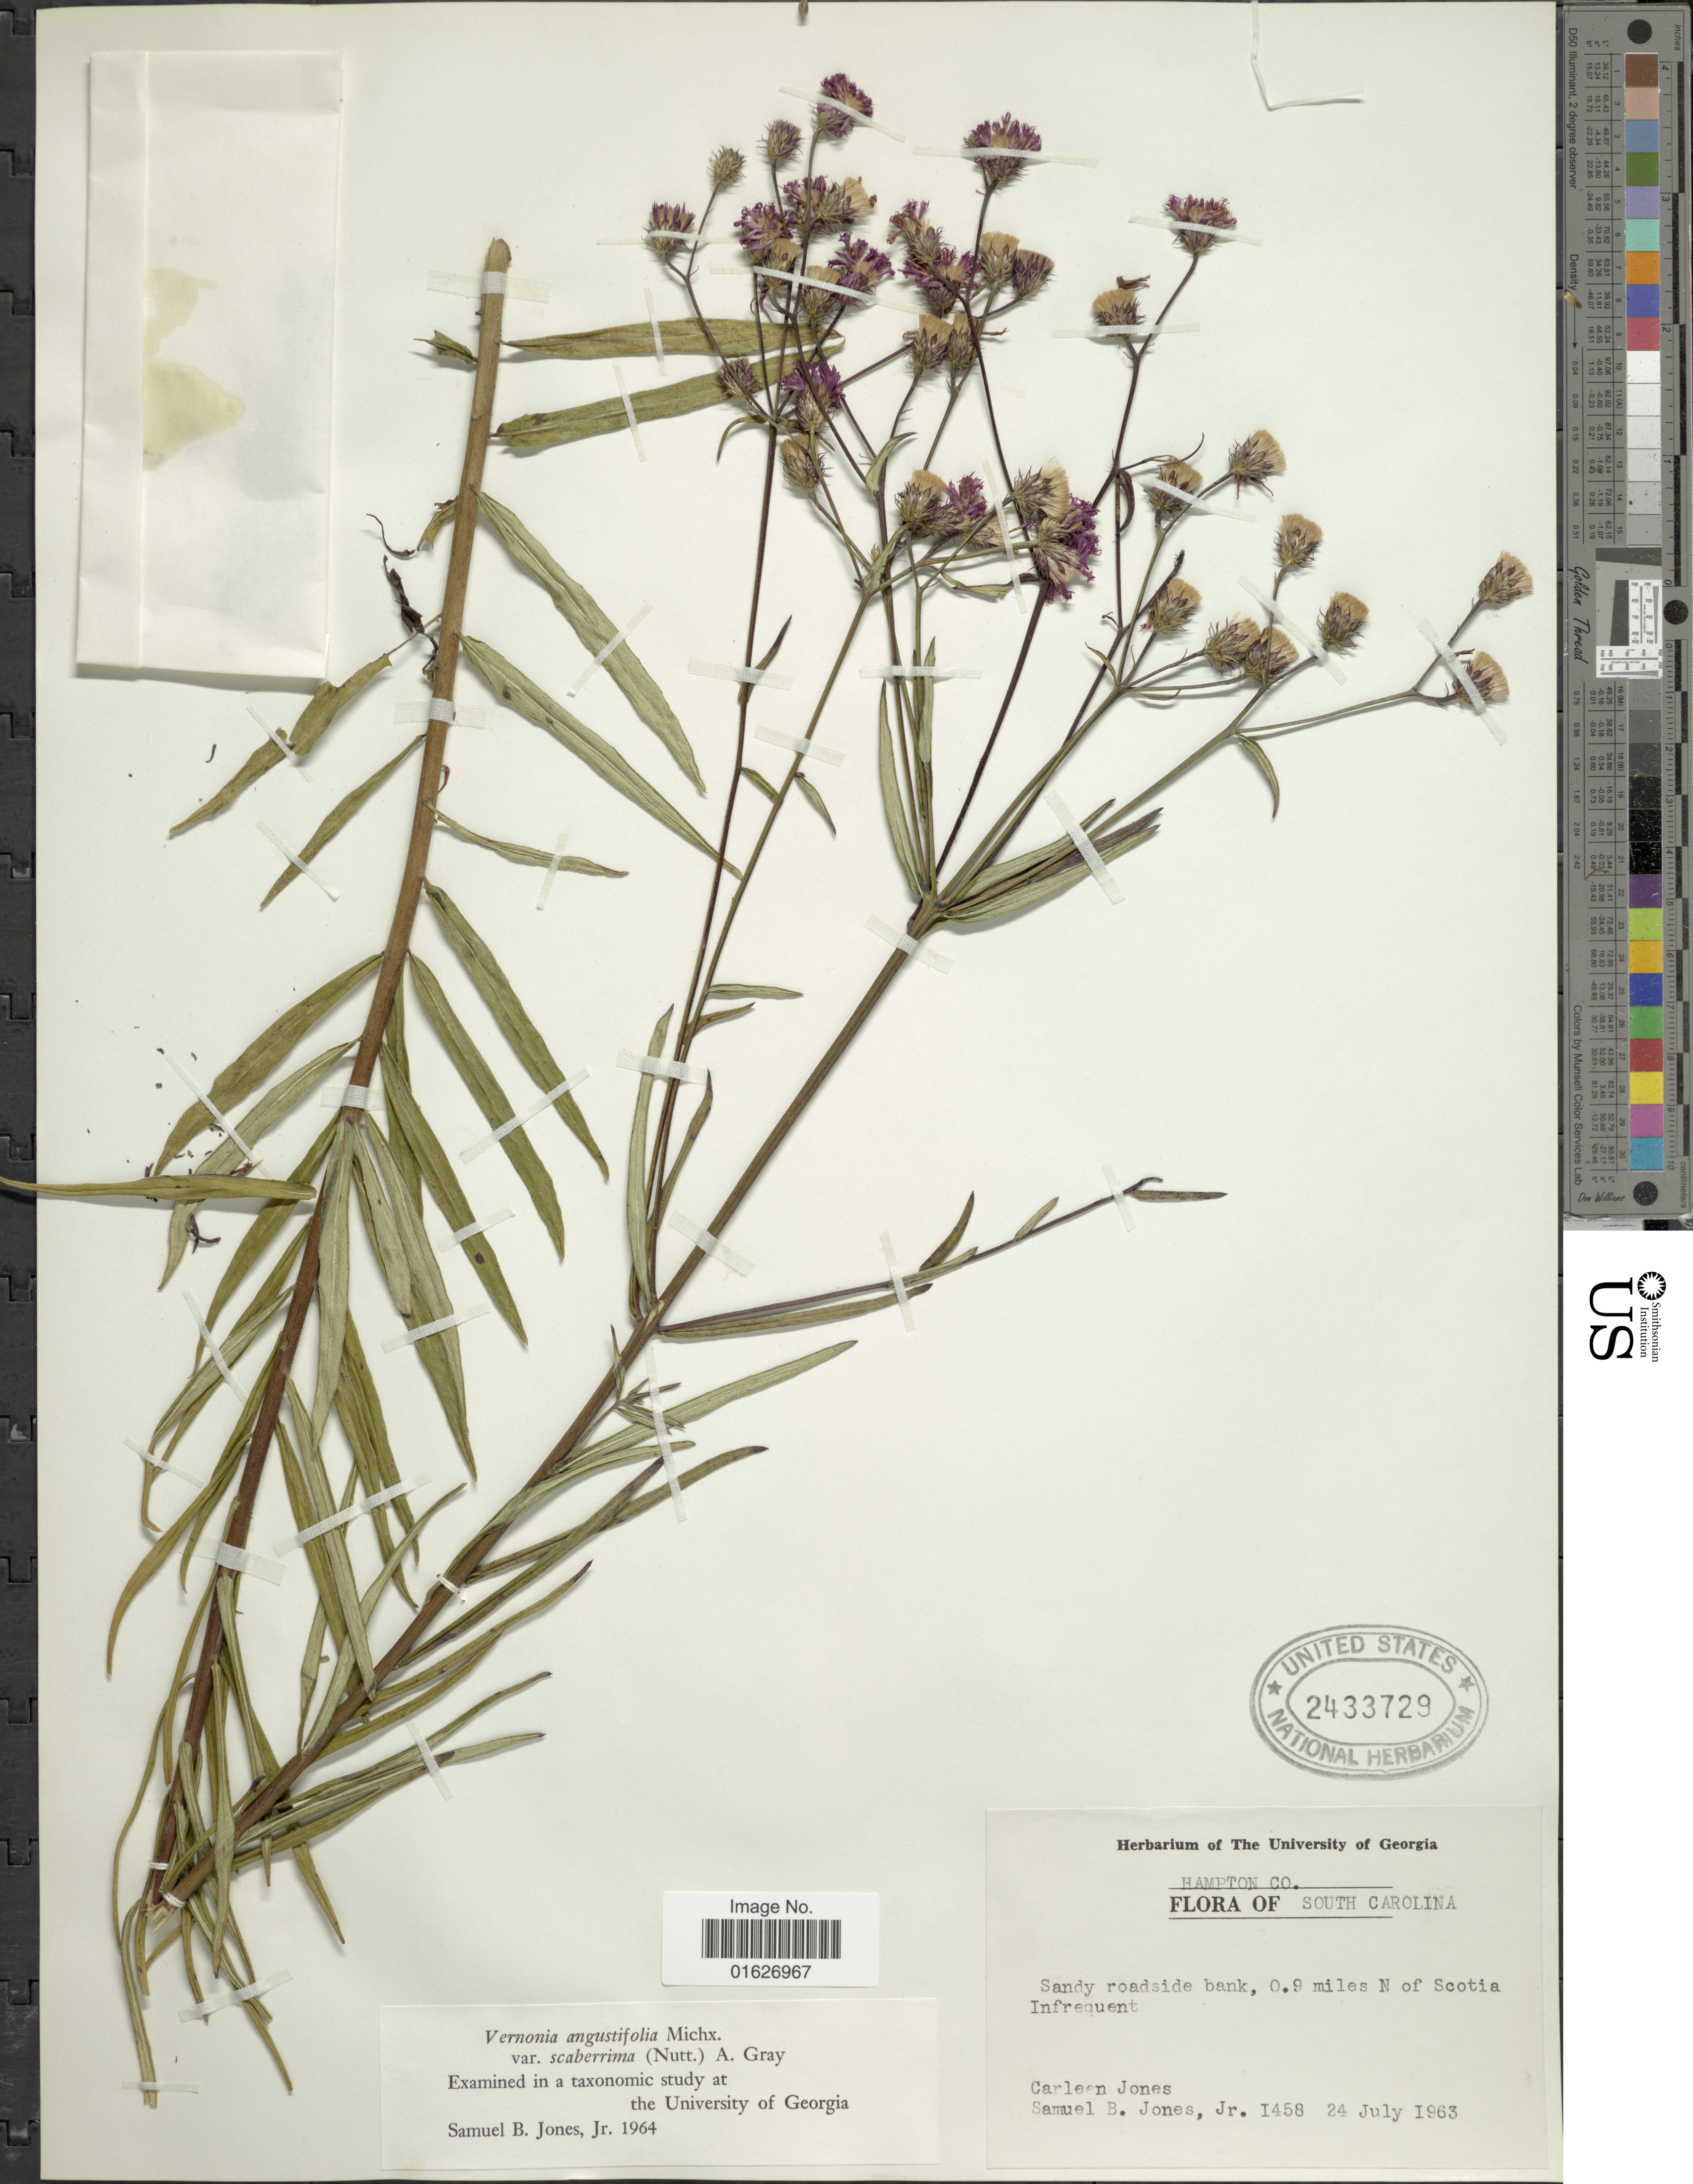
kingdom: Plantae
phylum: Tracheophyta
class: Magnoliopsida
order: Asterales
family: Asteraceae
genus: Vernonia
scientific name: Vernonia angustifolia var. scaberrima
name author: (Nutt.) A. Gray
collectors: Carleen Jones & S. B. Jones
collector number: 1458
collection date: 1963-07-24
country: United States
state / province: South Carolina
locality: Hampton Co., sandy roadside bank, 0.9 miles N of Scotia Infrequent.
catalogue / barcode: US 2433729